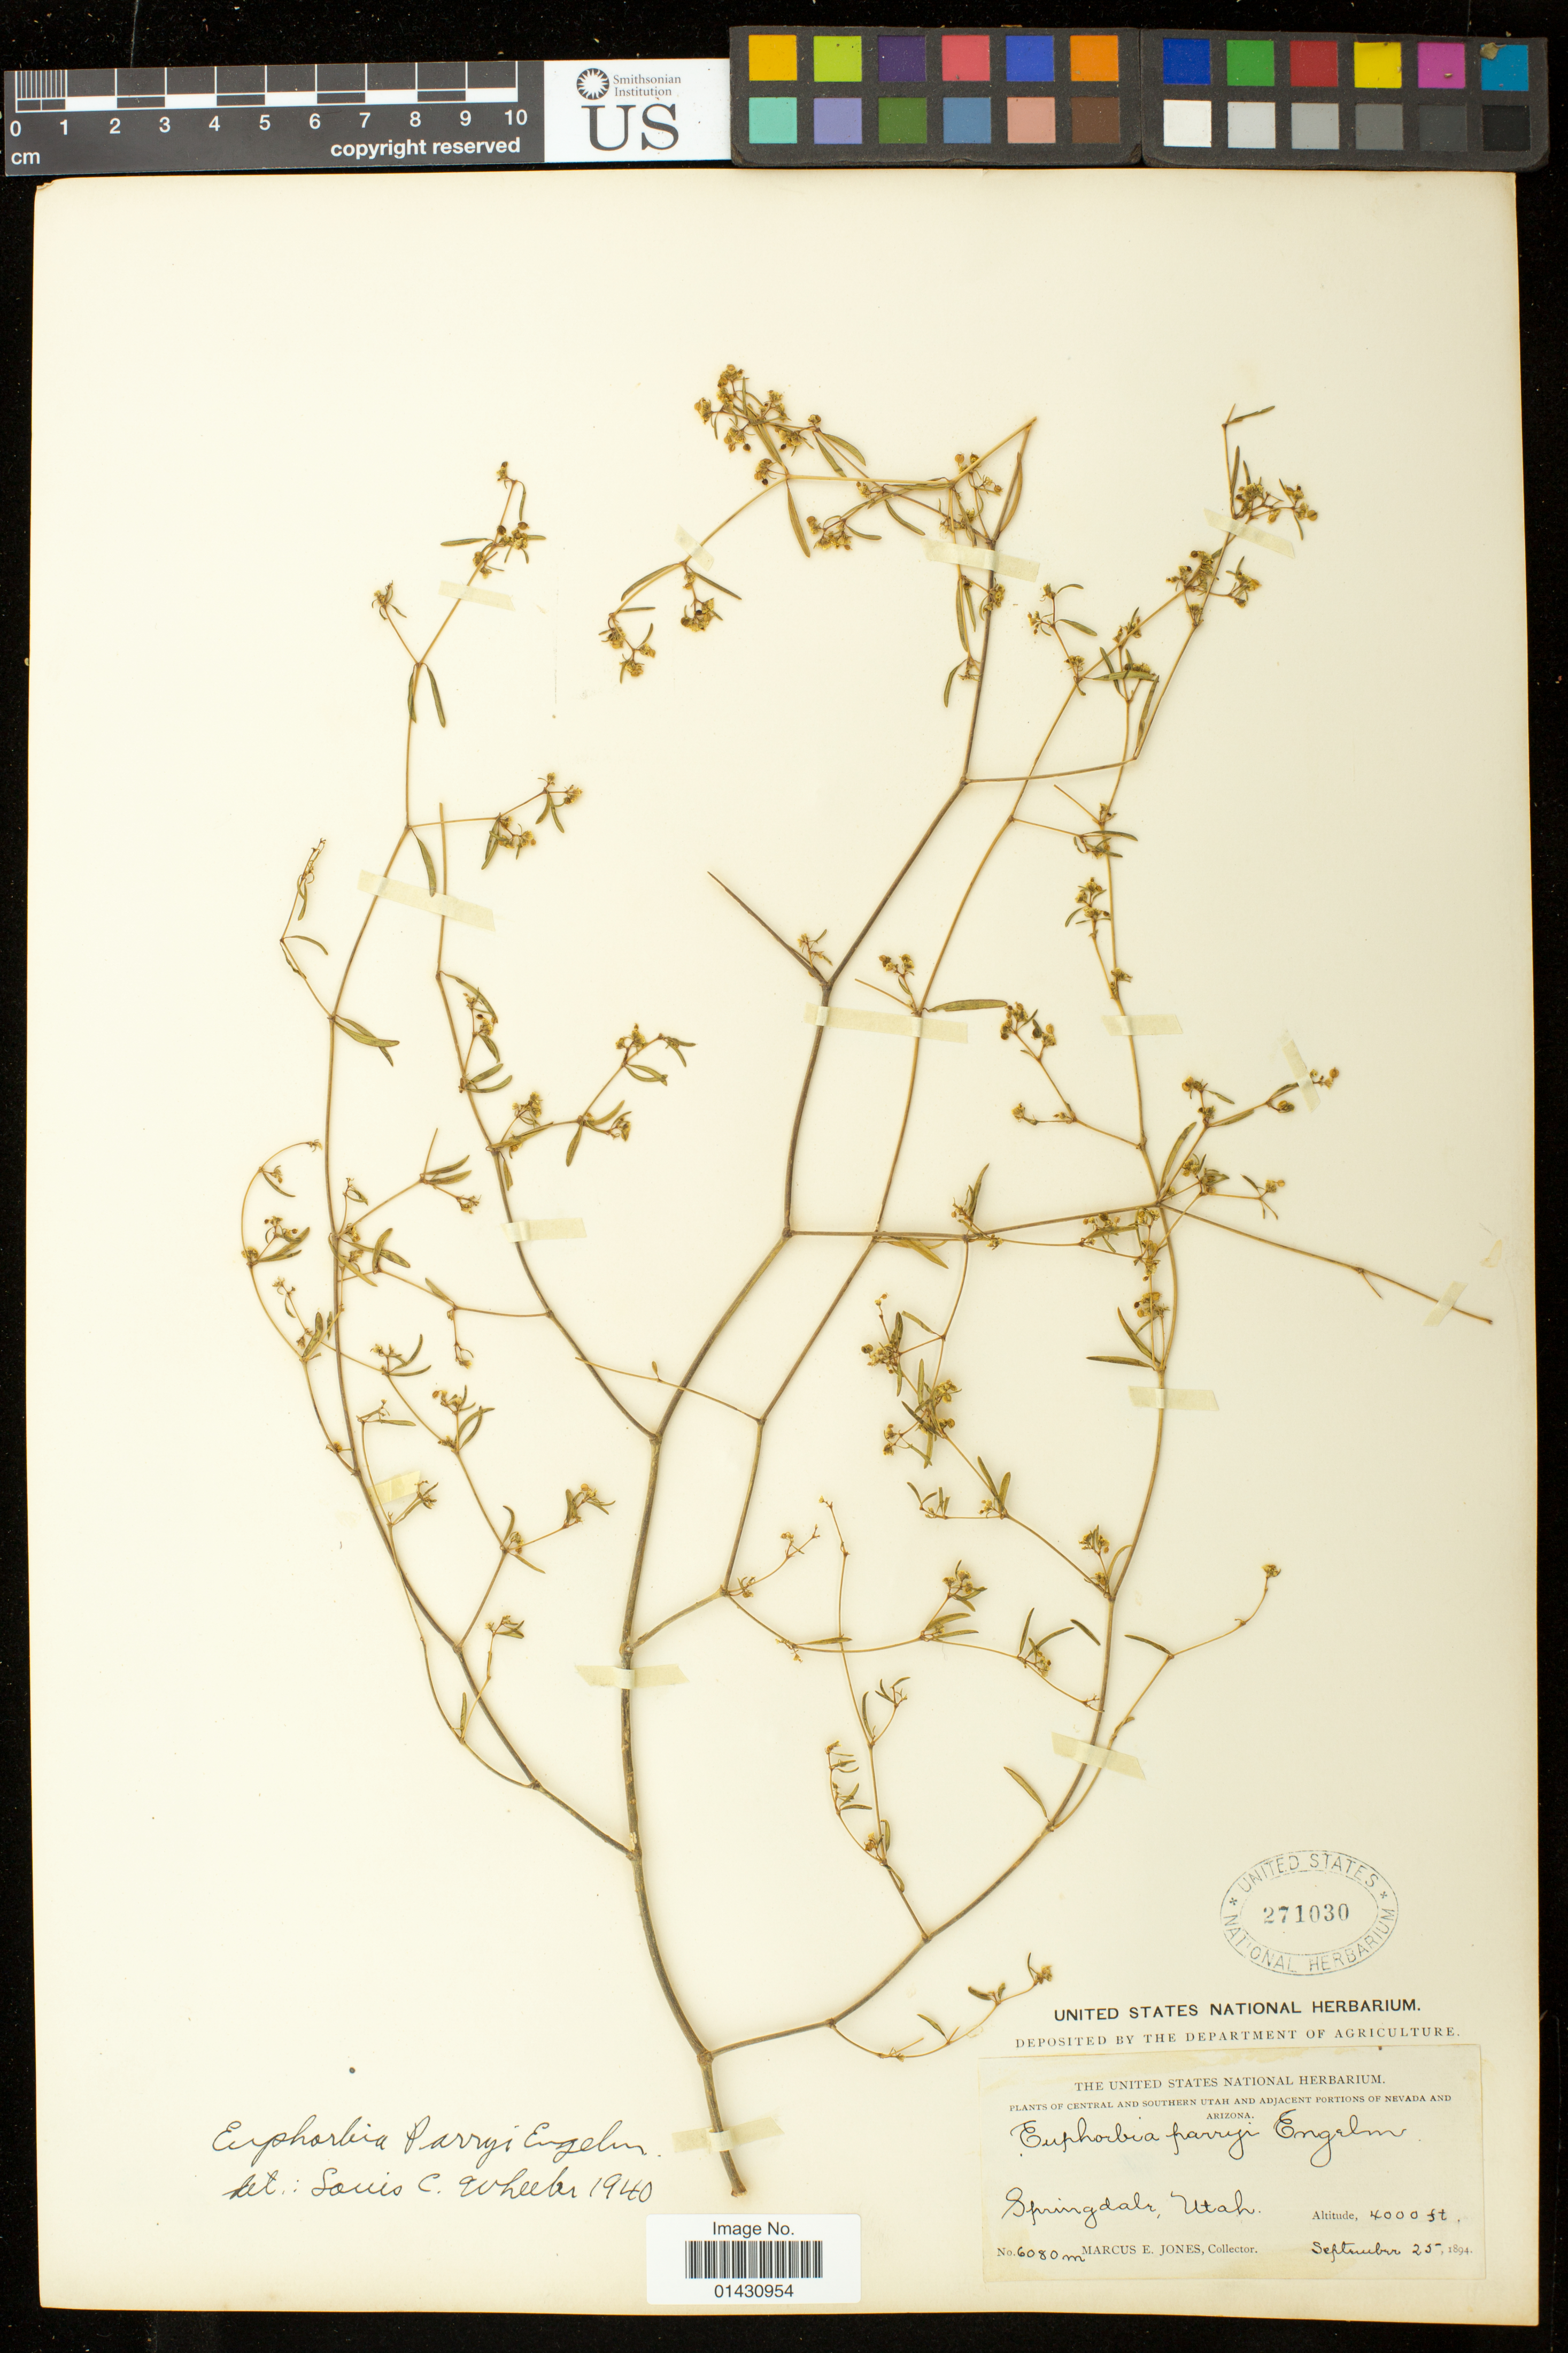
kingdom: Plantae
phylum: Tracheophyta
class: Magnoliopsida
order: Malpighiales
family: Euphorbiaceae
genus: Euphorbia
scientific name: Euphorbia parryi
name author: Engelm.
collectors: M. E. Jones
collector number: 6080m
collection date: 1894-09-25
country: United States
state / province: Utah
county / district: Washington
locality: Springdale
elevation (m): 1219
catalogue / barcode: US 271030